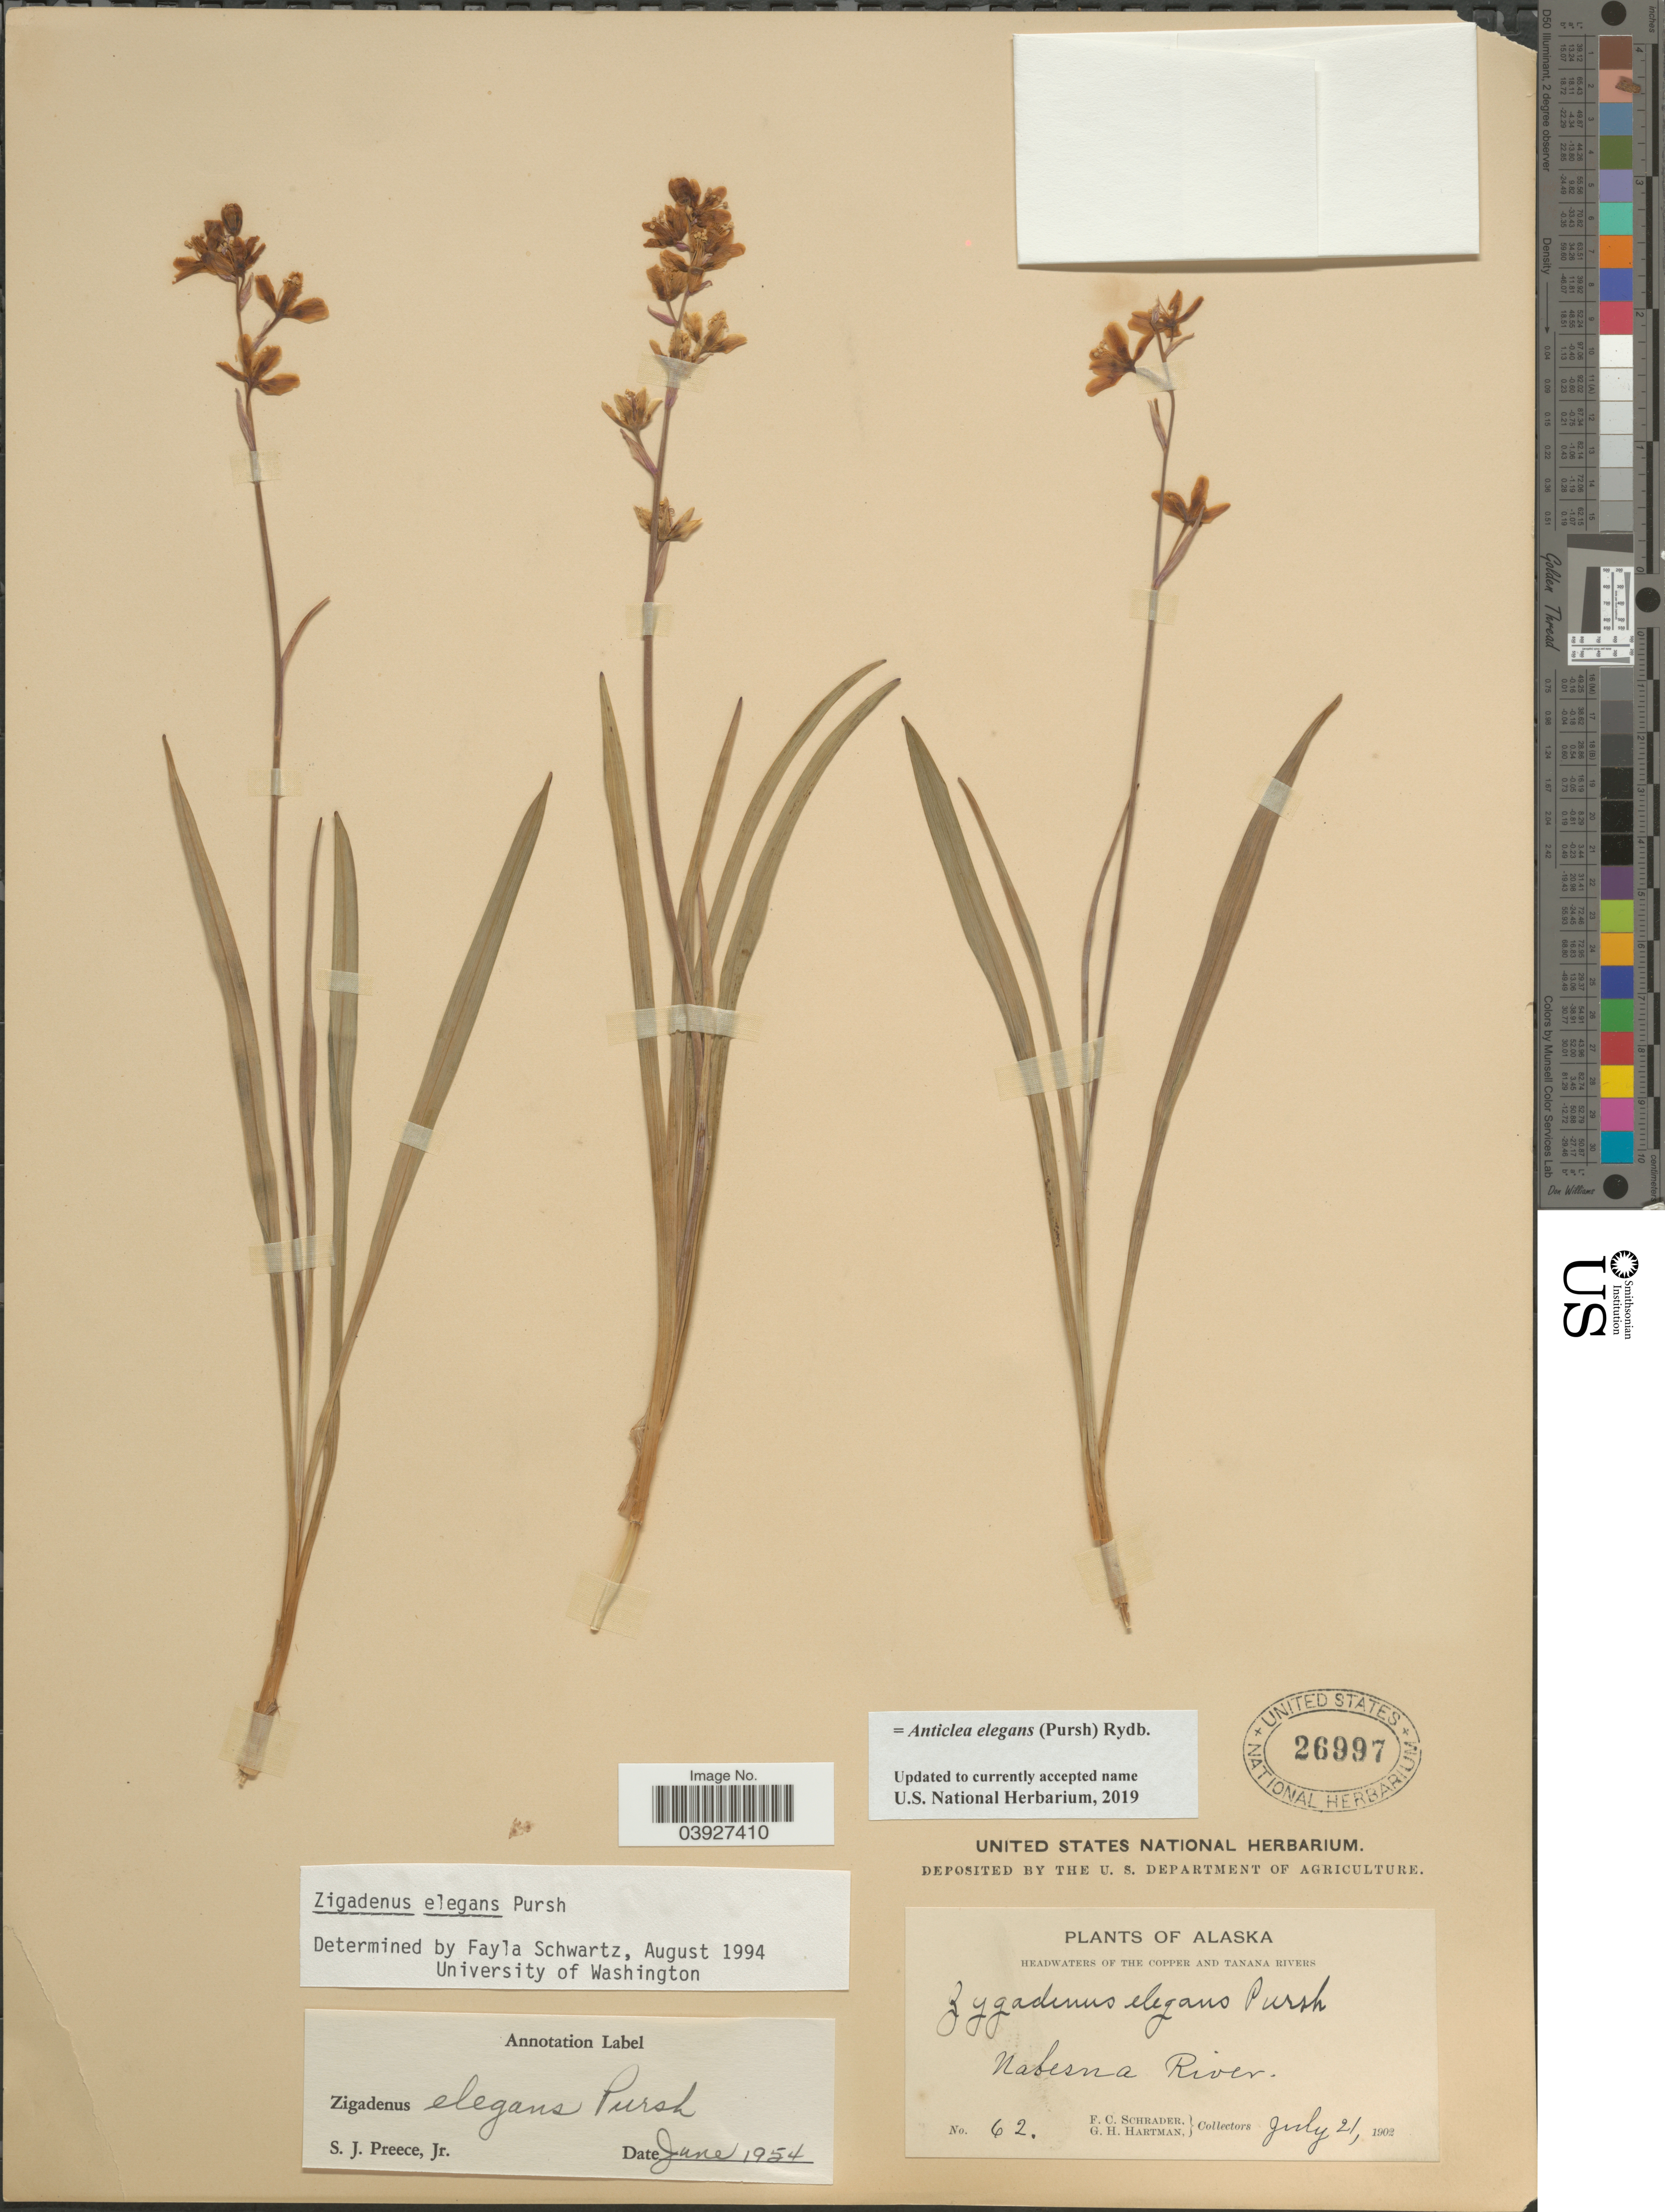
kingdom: Plantae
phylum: Tracheophyta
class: Liliopsida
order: Liliales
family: Melanthiaceae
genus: Anticlea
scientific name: Anticlea elegans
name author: (Pursh) Rydb.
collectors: F. C. Schrader & G. H. Hartman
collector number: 62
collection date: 1902-07-21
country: United States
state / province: Alaska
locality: Headwaters of the Copper and Tanana Rivers. Nabesna River.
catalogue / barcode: US 26997